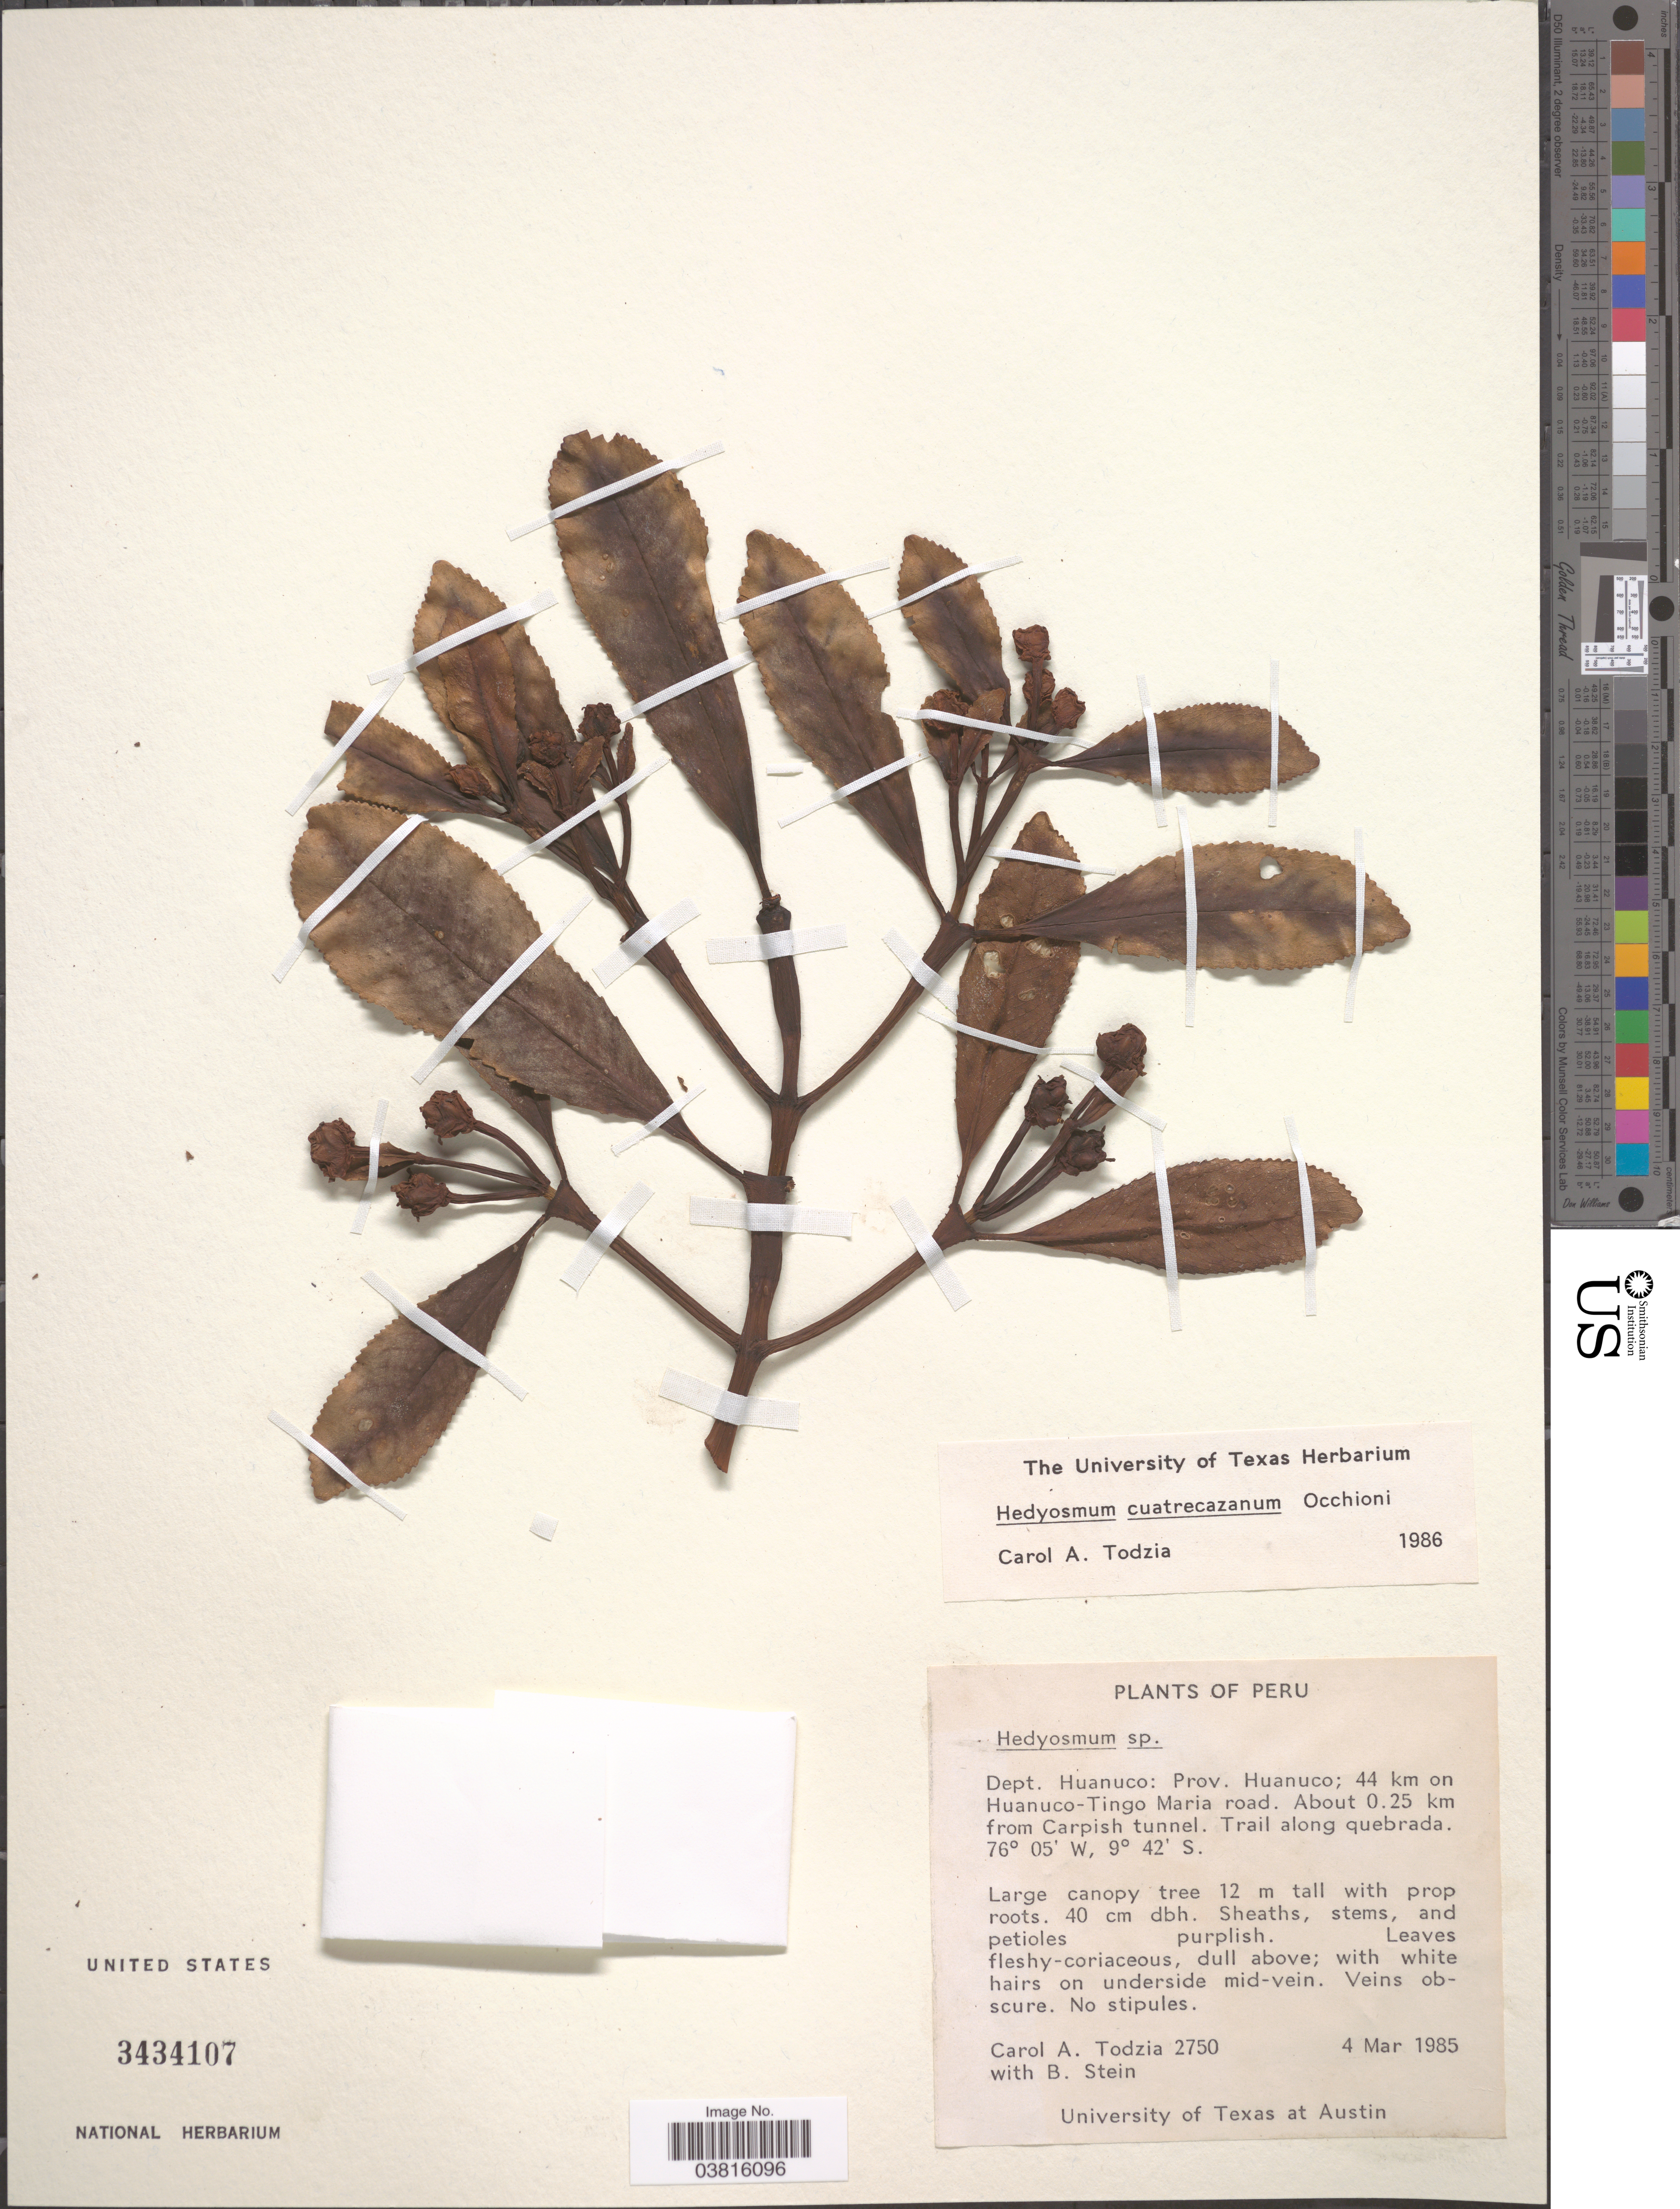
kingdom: Plantae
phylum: Tracheophyta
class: Magnoliopsida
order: Chloranthales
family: Chloranthaceae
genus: Hedyosmum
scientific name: Hedyosmum cuatrecazanum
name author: Occhioni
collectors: C. A. Todzia & B. Stein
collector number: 2750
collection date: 1985-03-04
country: Peru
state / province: Huánuco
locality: Dept. Huanuco: Prov. Huanuco; 44 km on Huanuco- Tingo Maria road. About 0.25 km from Carpish tunnel. Trail along quebrada.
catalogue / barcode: US 3434107